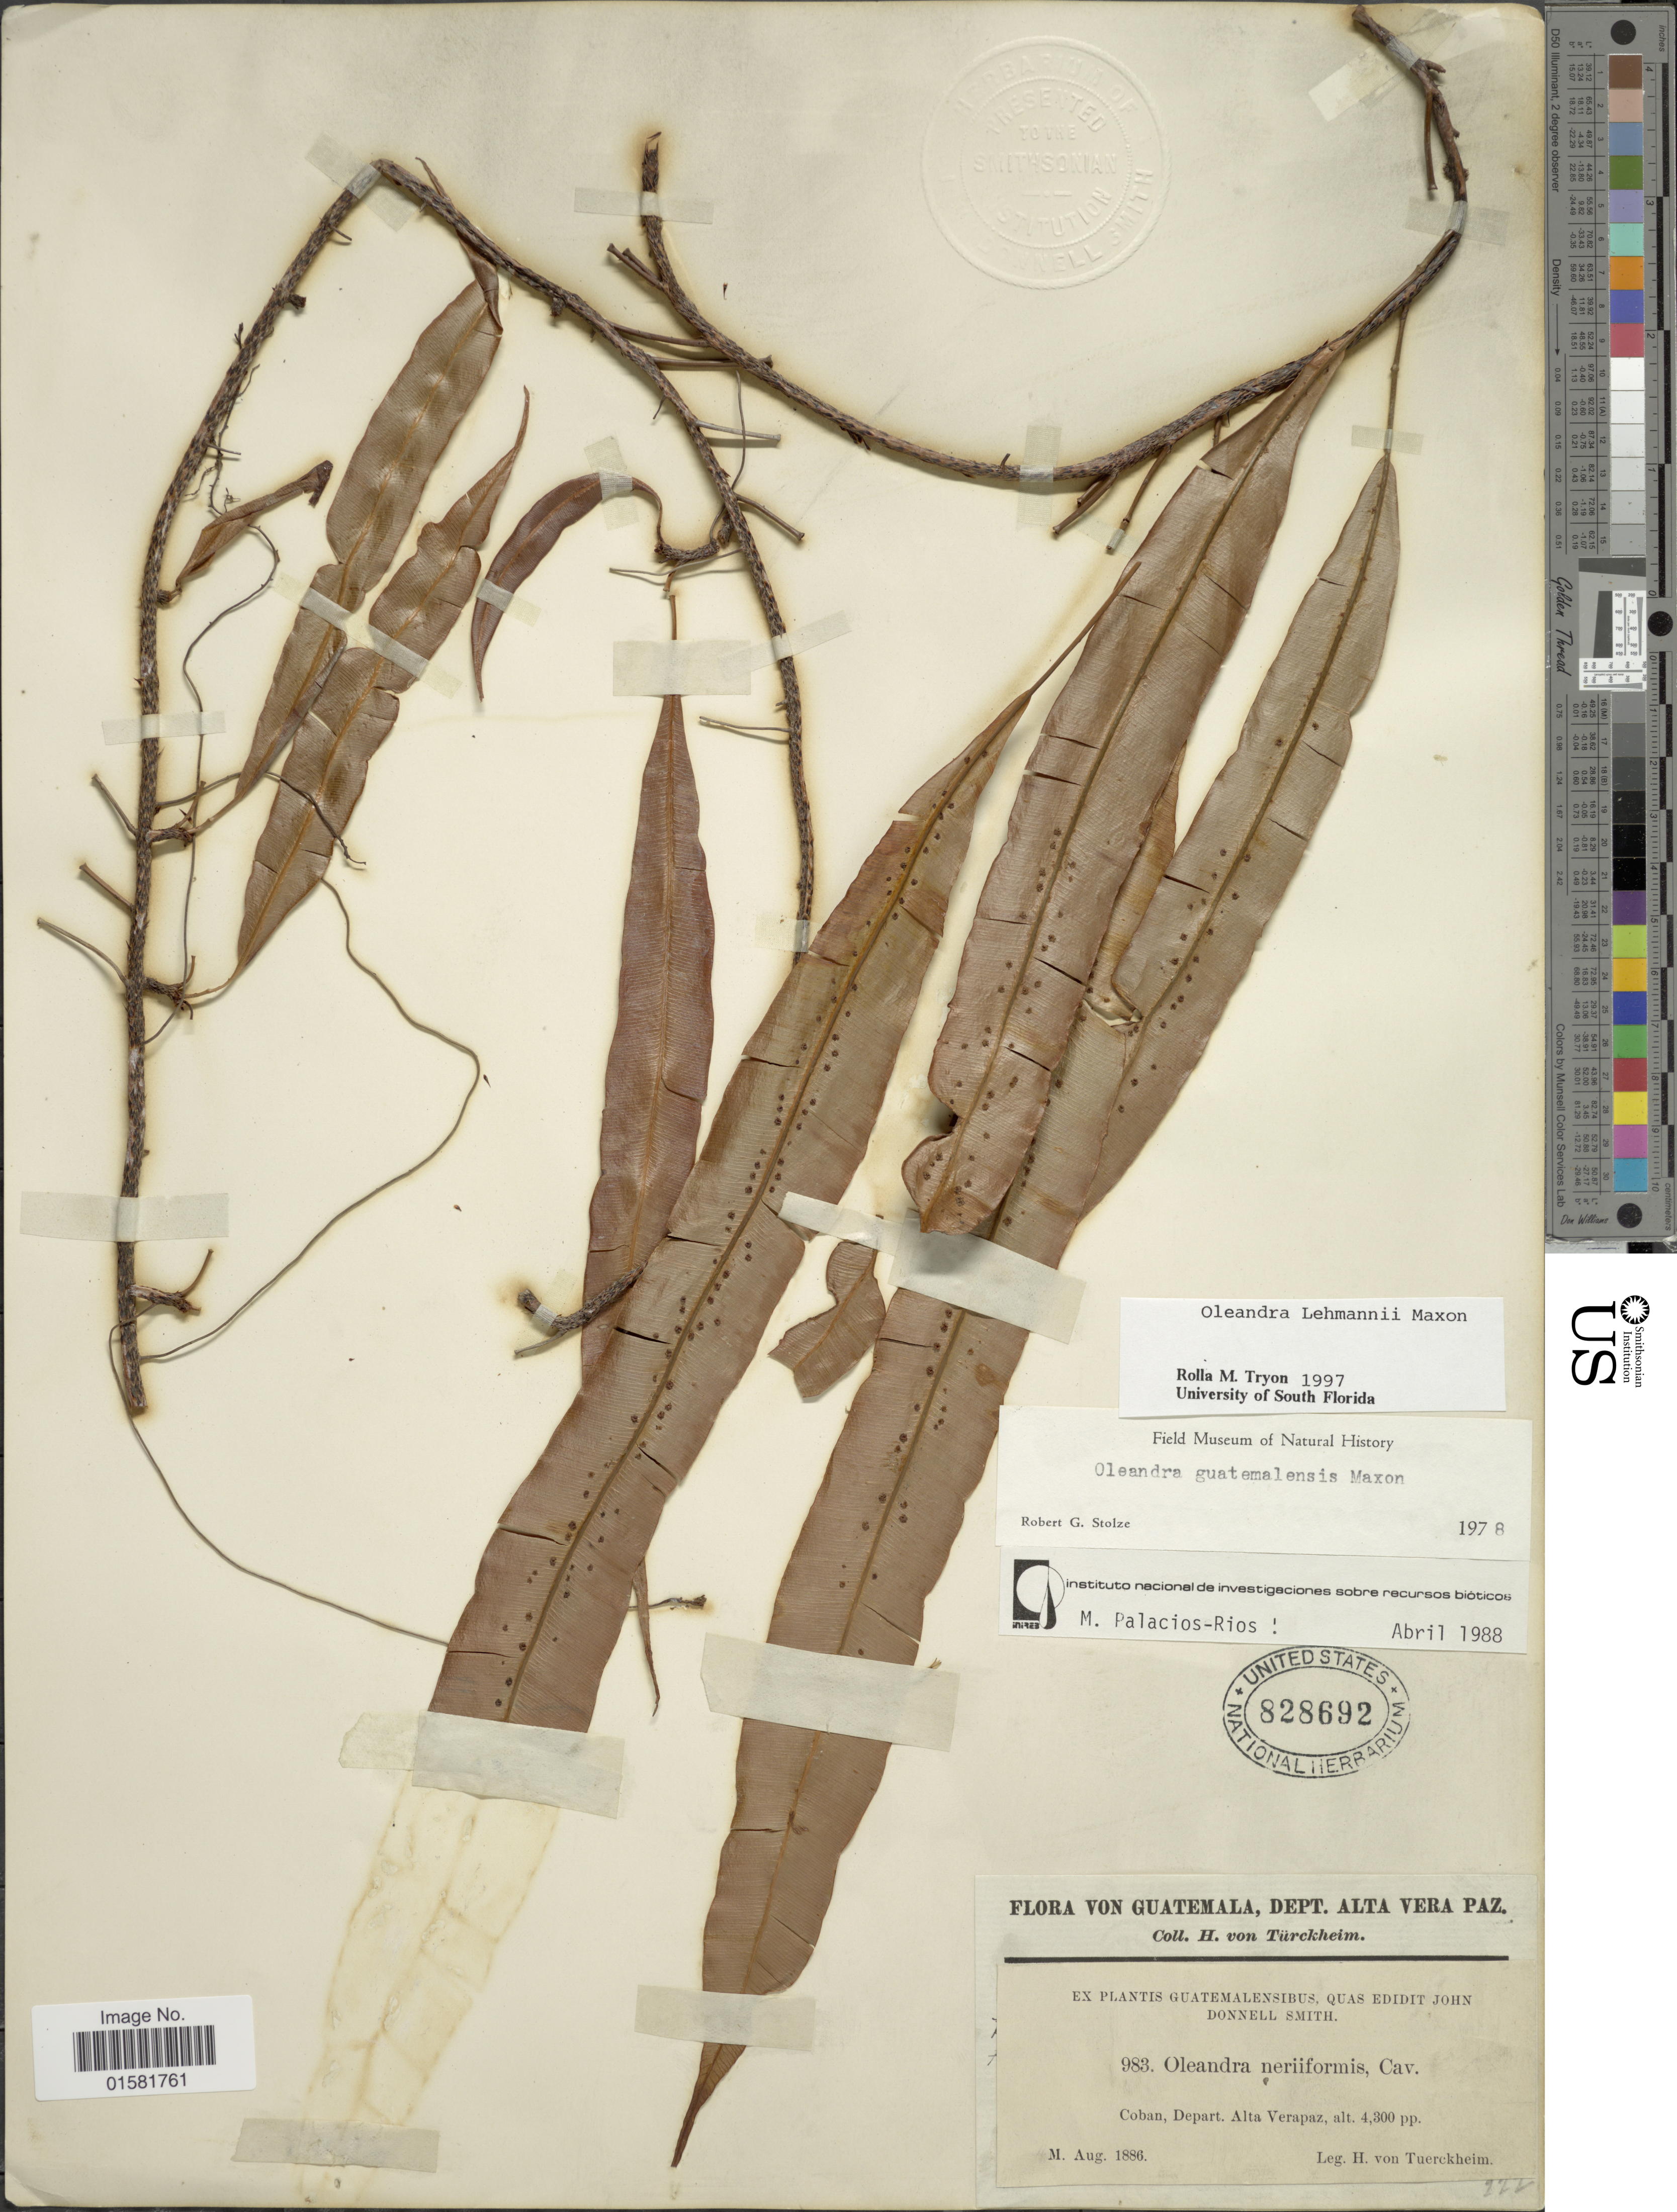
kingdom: Plantae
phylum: Tracheophyta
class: Polypodiopsida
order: Polypodiales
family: Oleandraceae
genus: Oleandra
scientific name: Oleandra lehmannii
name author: Maxon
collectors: H. von Türckheim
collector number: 983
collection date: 1886-08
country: Guatemala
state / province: Alta Verapaz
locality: Coban, Depart. Alta Verapaz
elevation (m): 1311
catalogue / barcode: US 828692